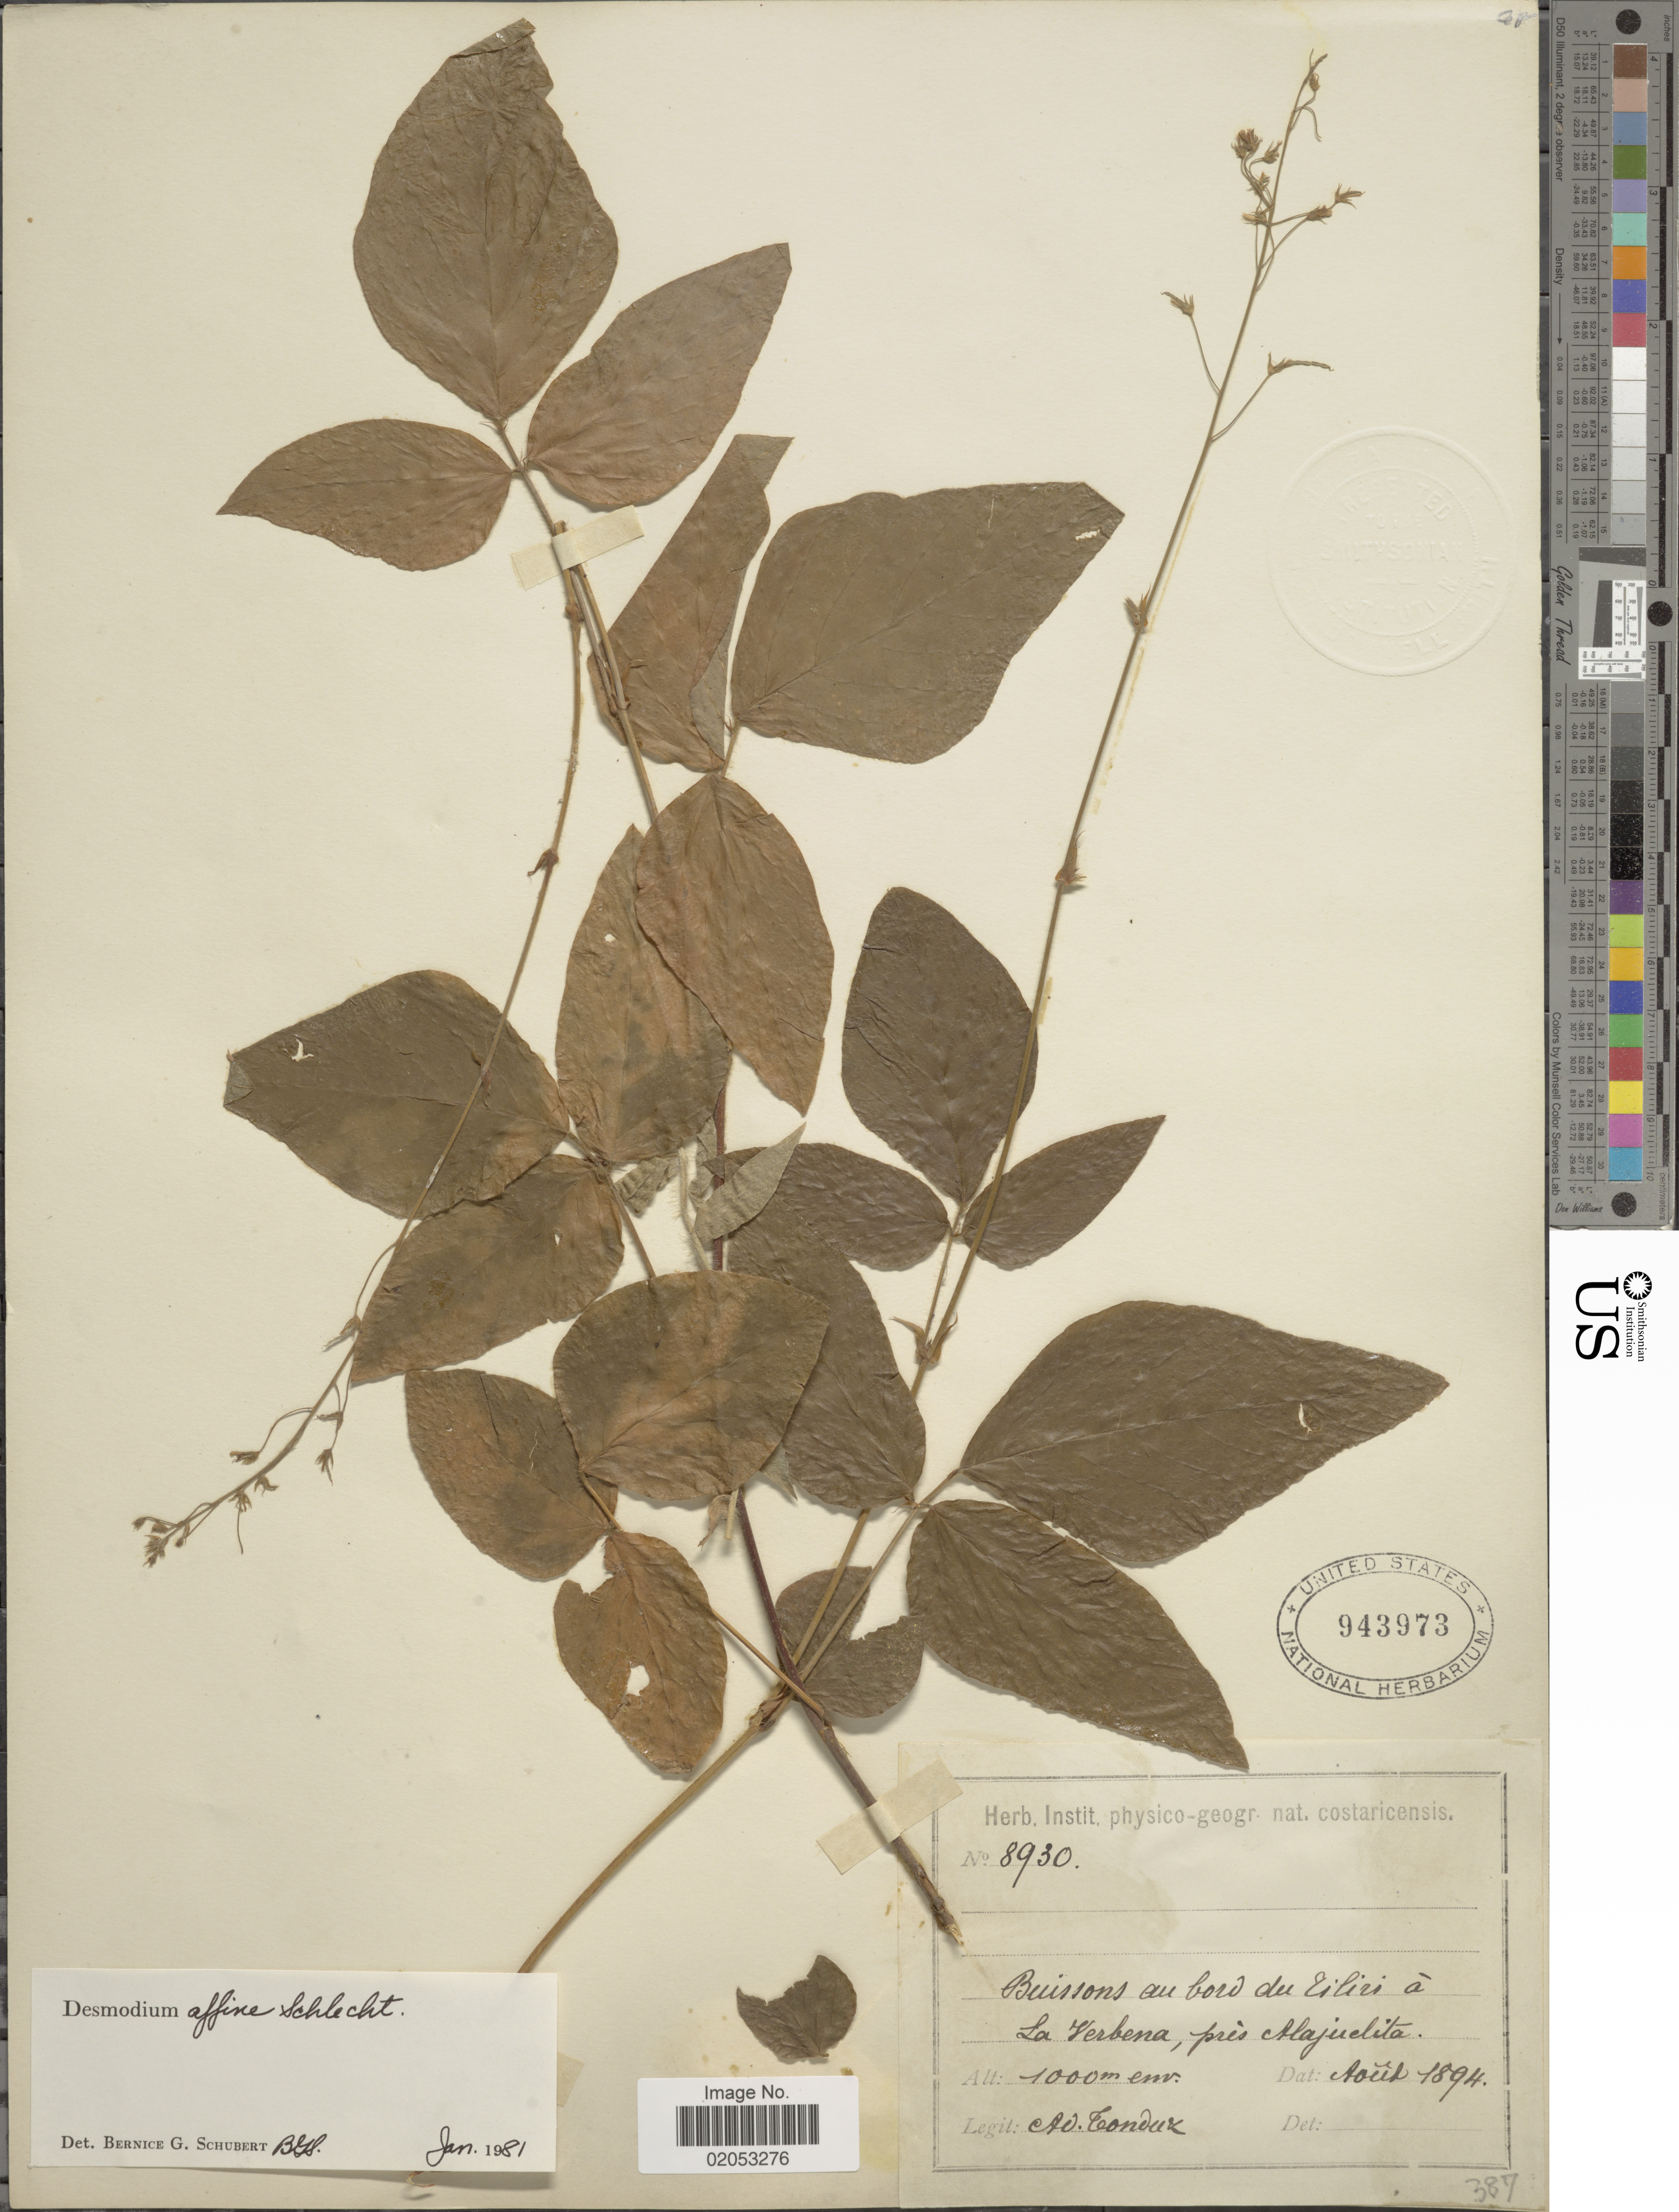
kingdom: Plantae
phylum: Tracheophyta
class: Magnoliopsida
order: Fabales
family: Fabaceae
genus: Desmodium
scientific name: Desmodium affine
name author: Schltdl.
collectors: A. Tonduz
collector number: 8930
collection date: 1894-08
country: Costa Rica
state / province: Alajuela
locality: Tiliri a La Verbena, pres Alajuelita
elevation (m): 1000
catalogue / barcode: US 943973